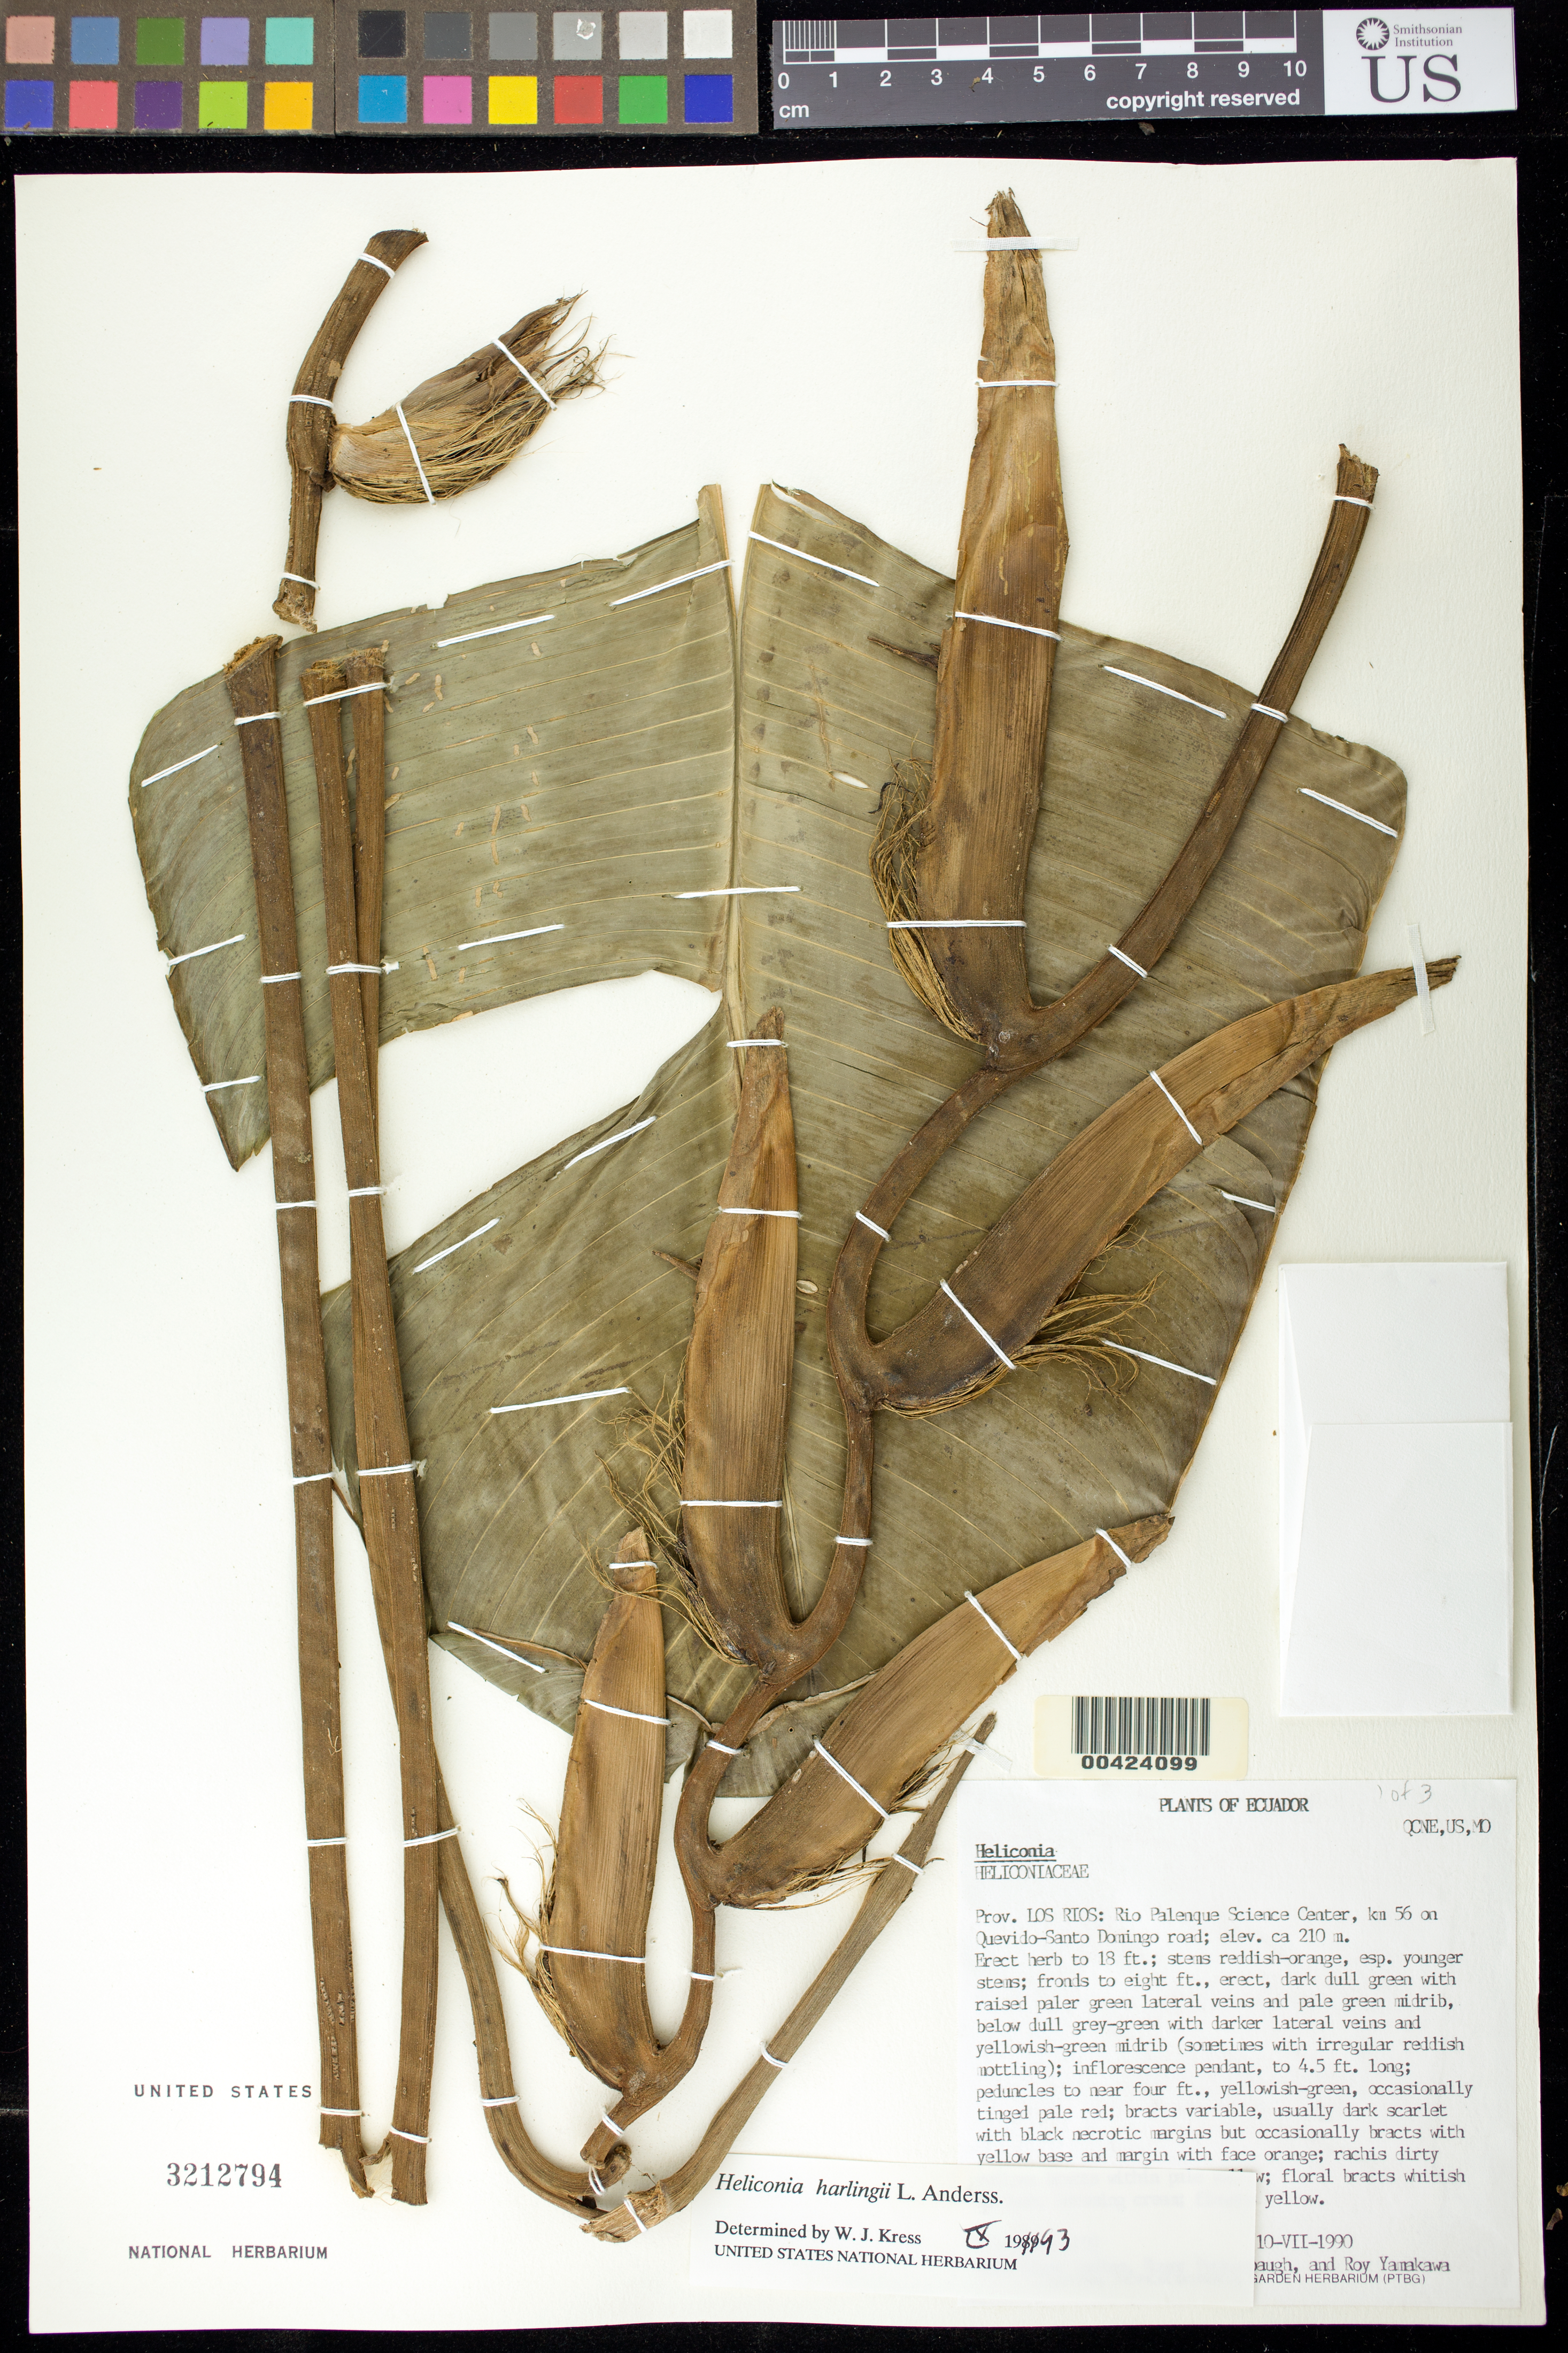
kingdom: Plantae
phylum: Tracheophyta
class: Liliopsida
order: Zingiberales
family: Heliconiaceae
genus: Heliconia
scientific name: Heliconia harlingii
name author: L. Andersson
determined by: Kress, W. J., (US), Smithsonian Institution - National Museum of Natural History (UNITED STATES)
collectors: T. W. Flynn, E. Gudiño, R. Peckinpaugh & R. Yamakawa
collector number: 4102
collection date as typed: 10 Jul 1990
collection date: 1990-07-10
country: Ecuador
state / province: Los Ríos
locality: Rio palenque science centerkm 56 on the quevido - Santo Domingo rd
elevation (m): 210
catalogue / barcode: US 3212794